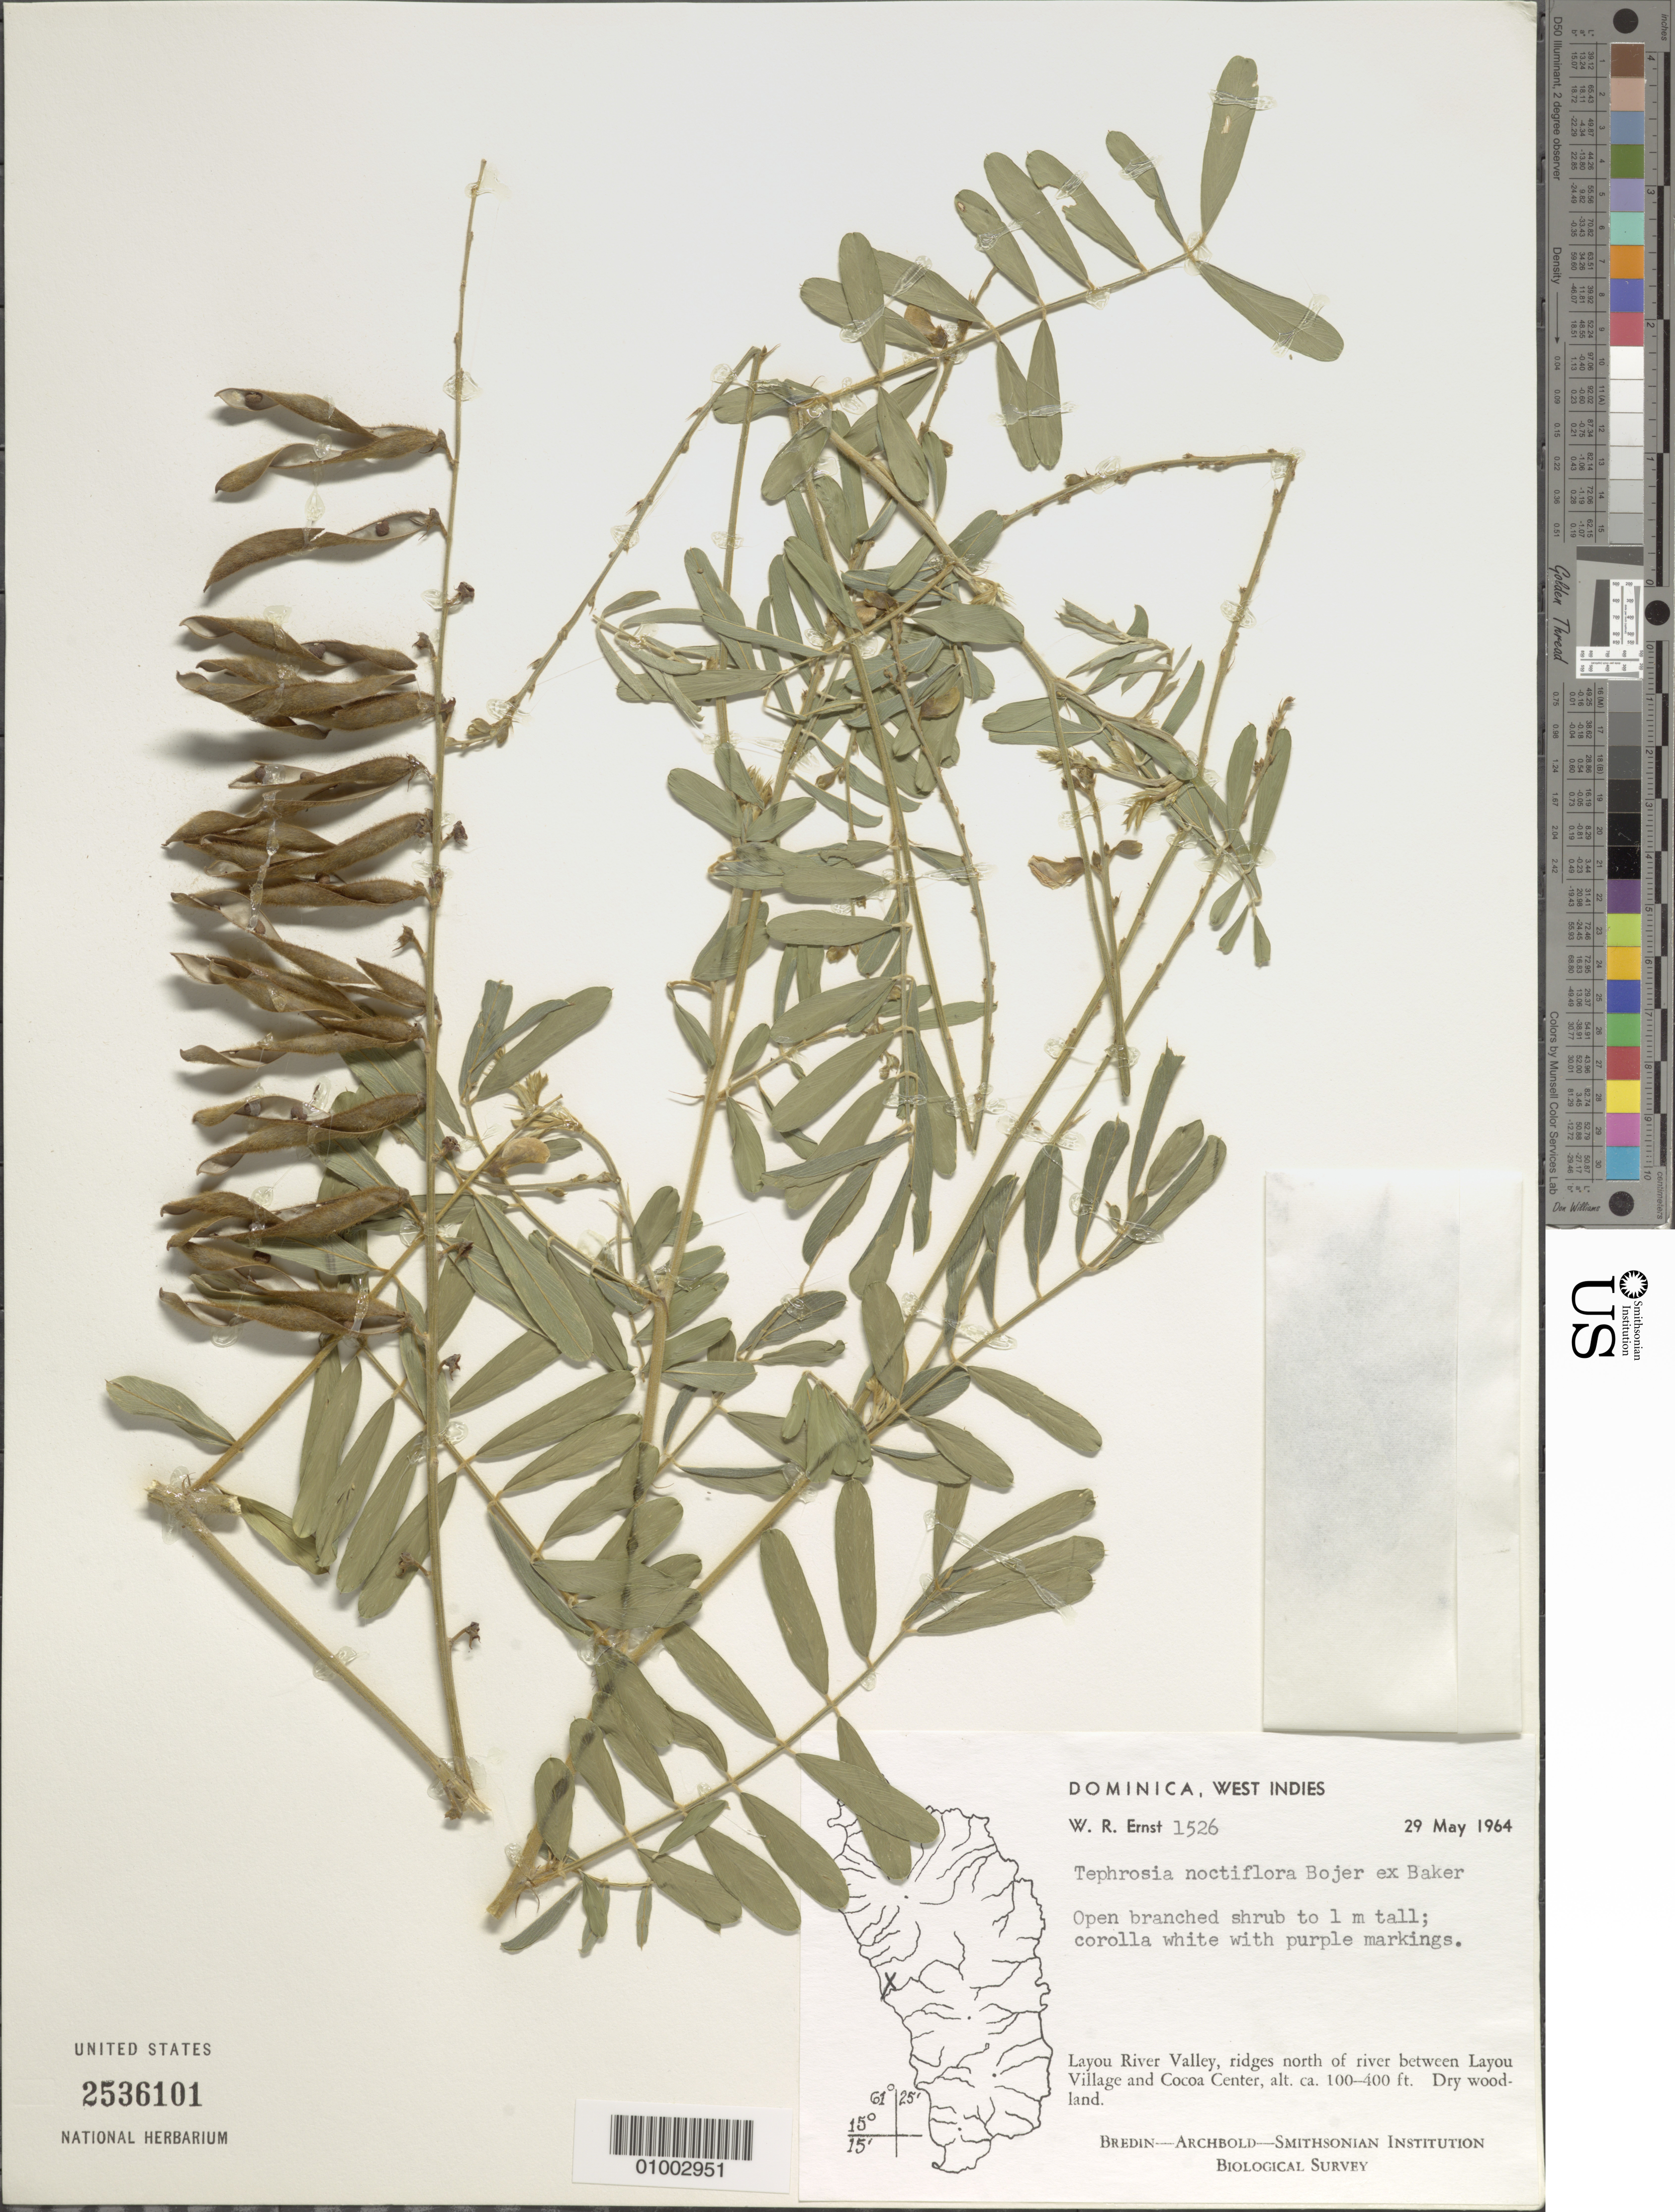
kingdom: Plantae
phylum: Tracheophyta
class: Magnoliopsida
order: Fabales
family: Fabaceae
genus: Tephrosia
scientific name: Tephrosia noctiflora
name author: Bojer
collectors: W. R. Ernst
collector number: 1526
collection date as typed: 29 May 1964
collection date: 1964-05-29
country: Dominica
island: Dominica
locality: Layou River Valley, ridges north of river between Layou Village and Cocoa Center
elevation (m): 30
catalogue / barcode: US 2536101